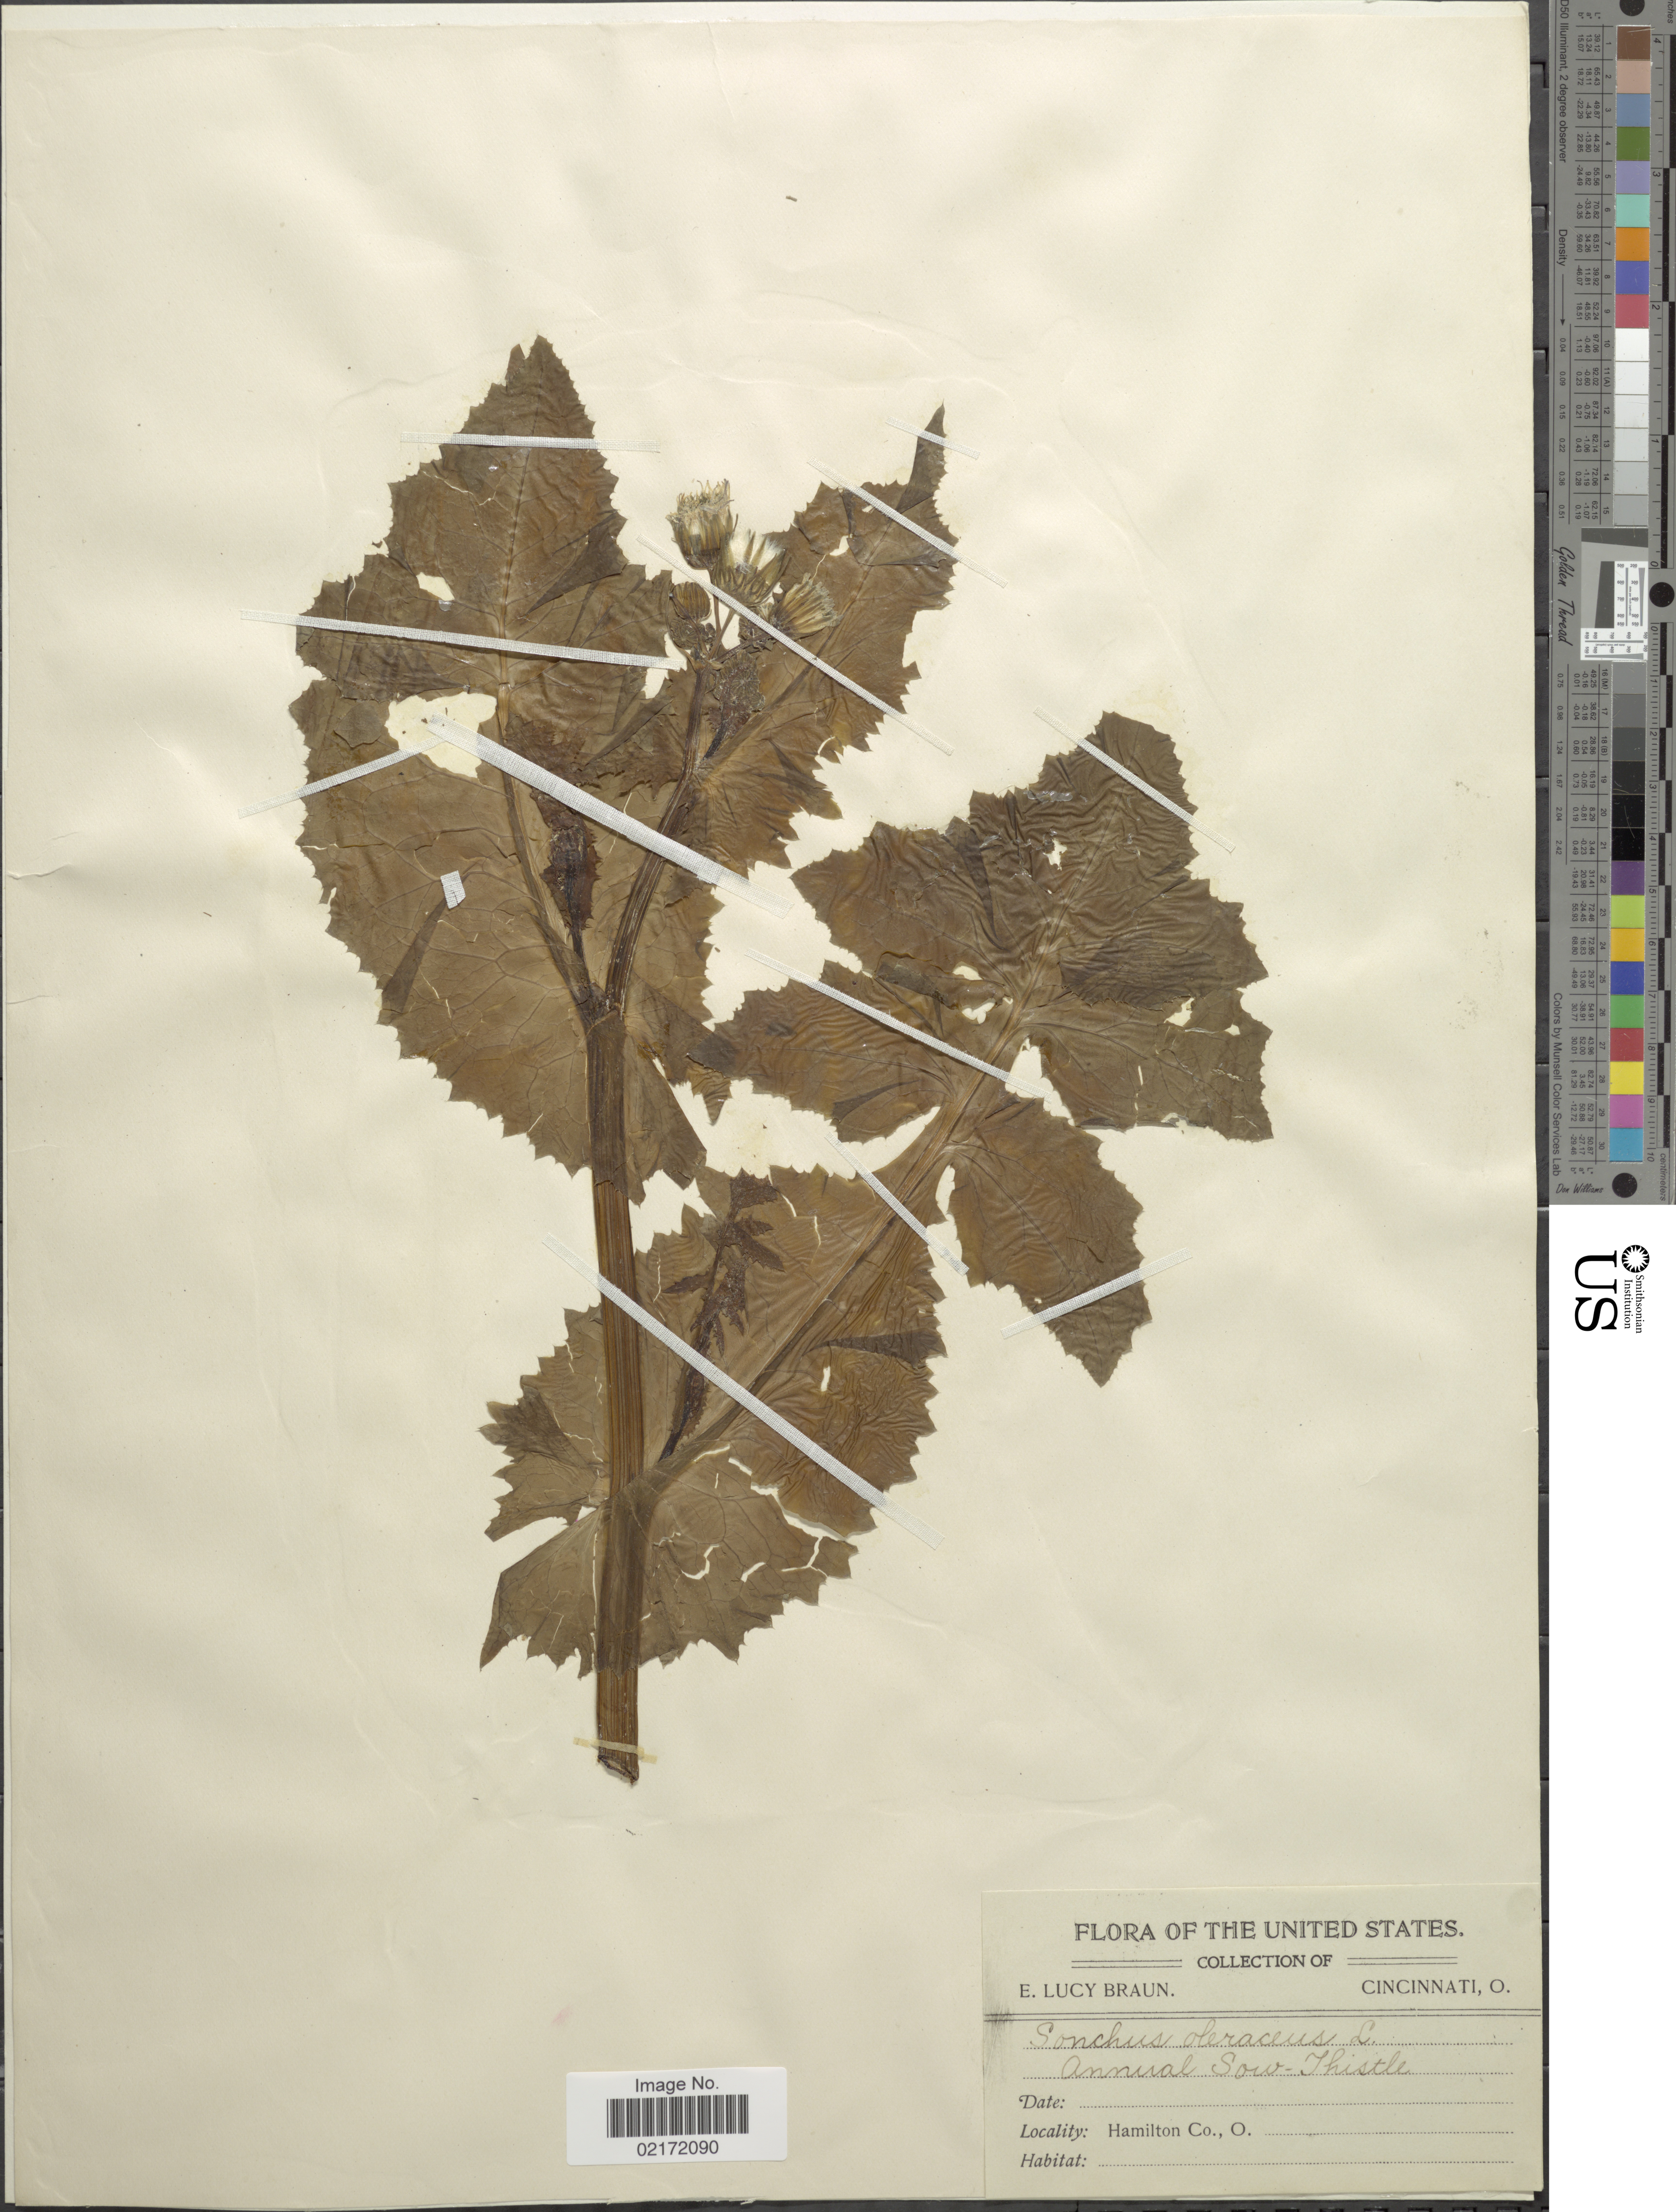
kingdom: Plantae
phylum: Tracheophyta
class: Magnoliopsida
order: Asterales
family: Asteraceae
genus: Sonchus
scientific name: Sonchus oleraceus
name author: L.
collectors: E. L. Braun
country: United States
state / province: Ohio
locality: Hamilton Co., O.